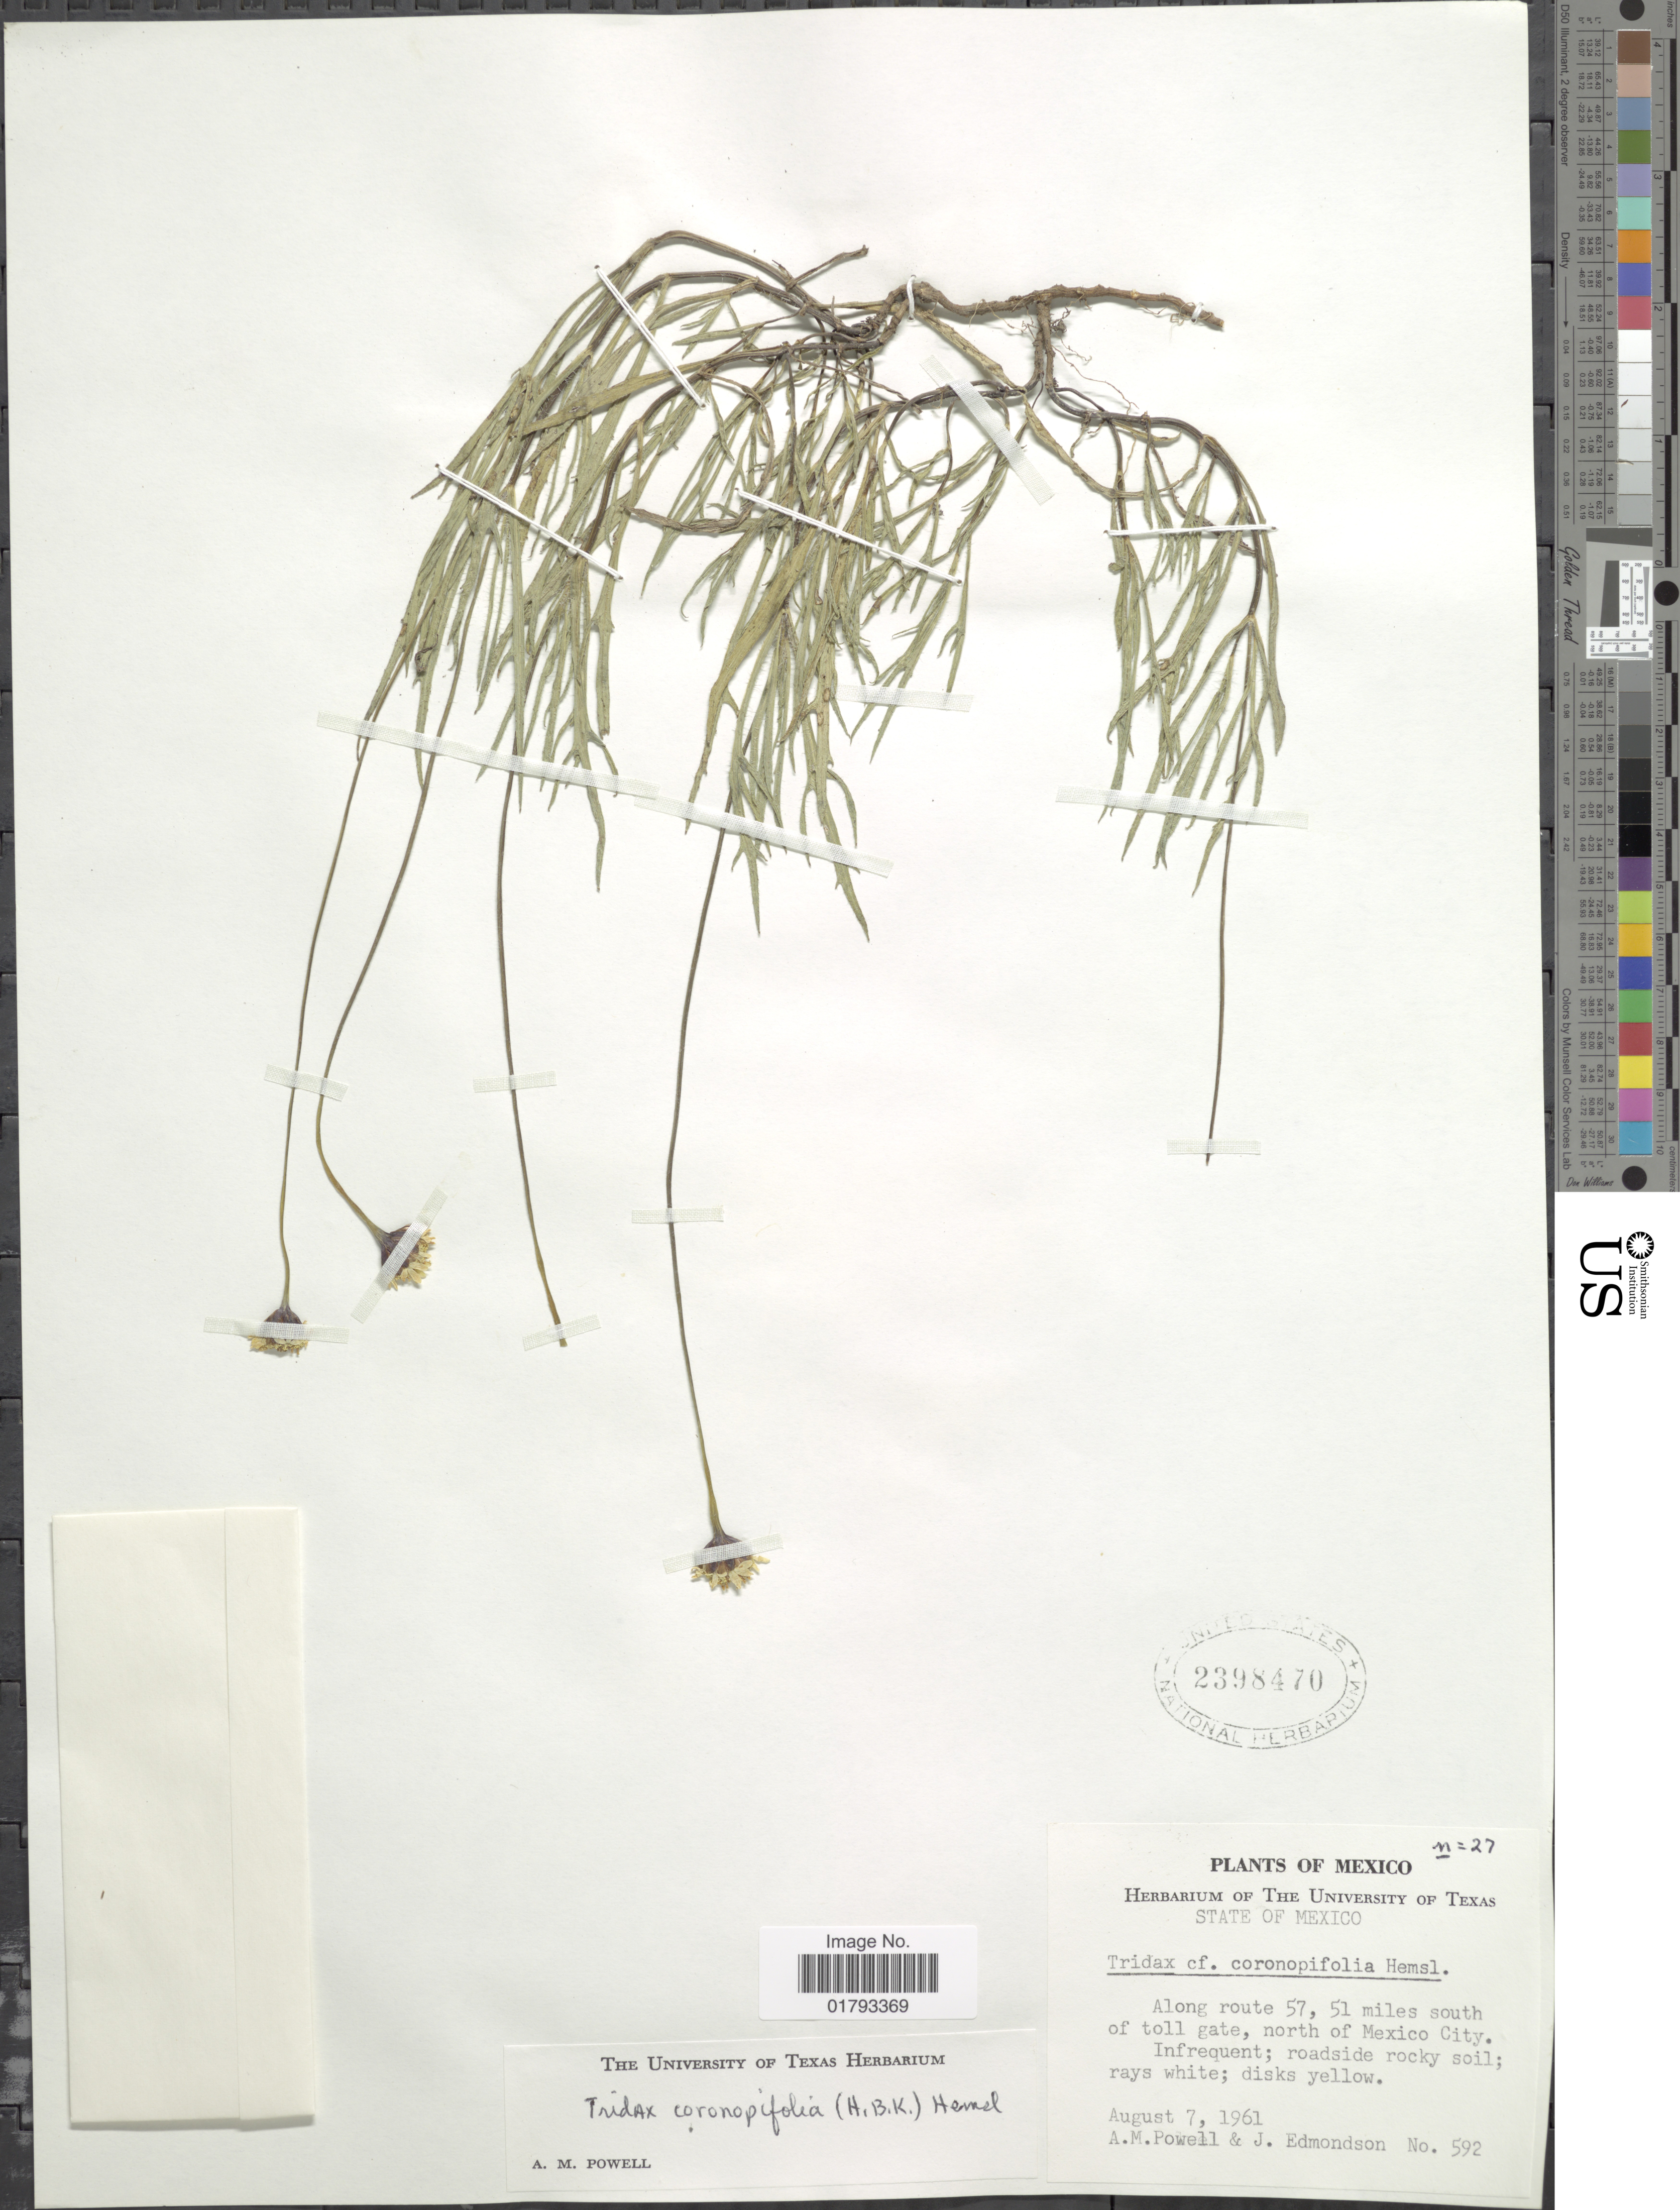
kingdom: Plantae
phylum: Tracheophyta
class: Magnoliopsida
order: Asterales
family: Asteraceae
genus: Tridax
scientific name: Tridax coronopifolia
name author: (Kunth) Hemsl.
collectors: A. M. Powell & J. Edmondson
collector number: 592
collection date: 1961-08-07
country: Mexico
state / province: México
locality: State of Mexico, Along route57, 51 miles south of toll gate, north of Mexico City.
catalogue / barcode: US 2398470